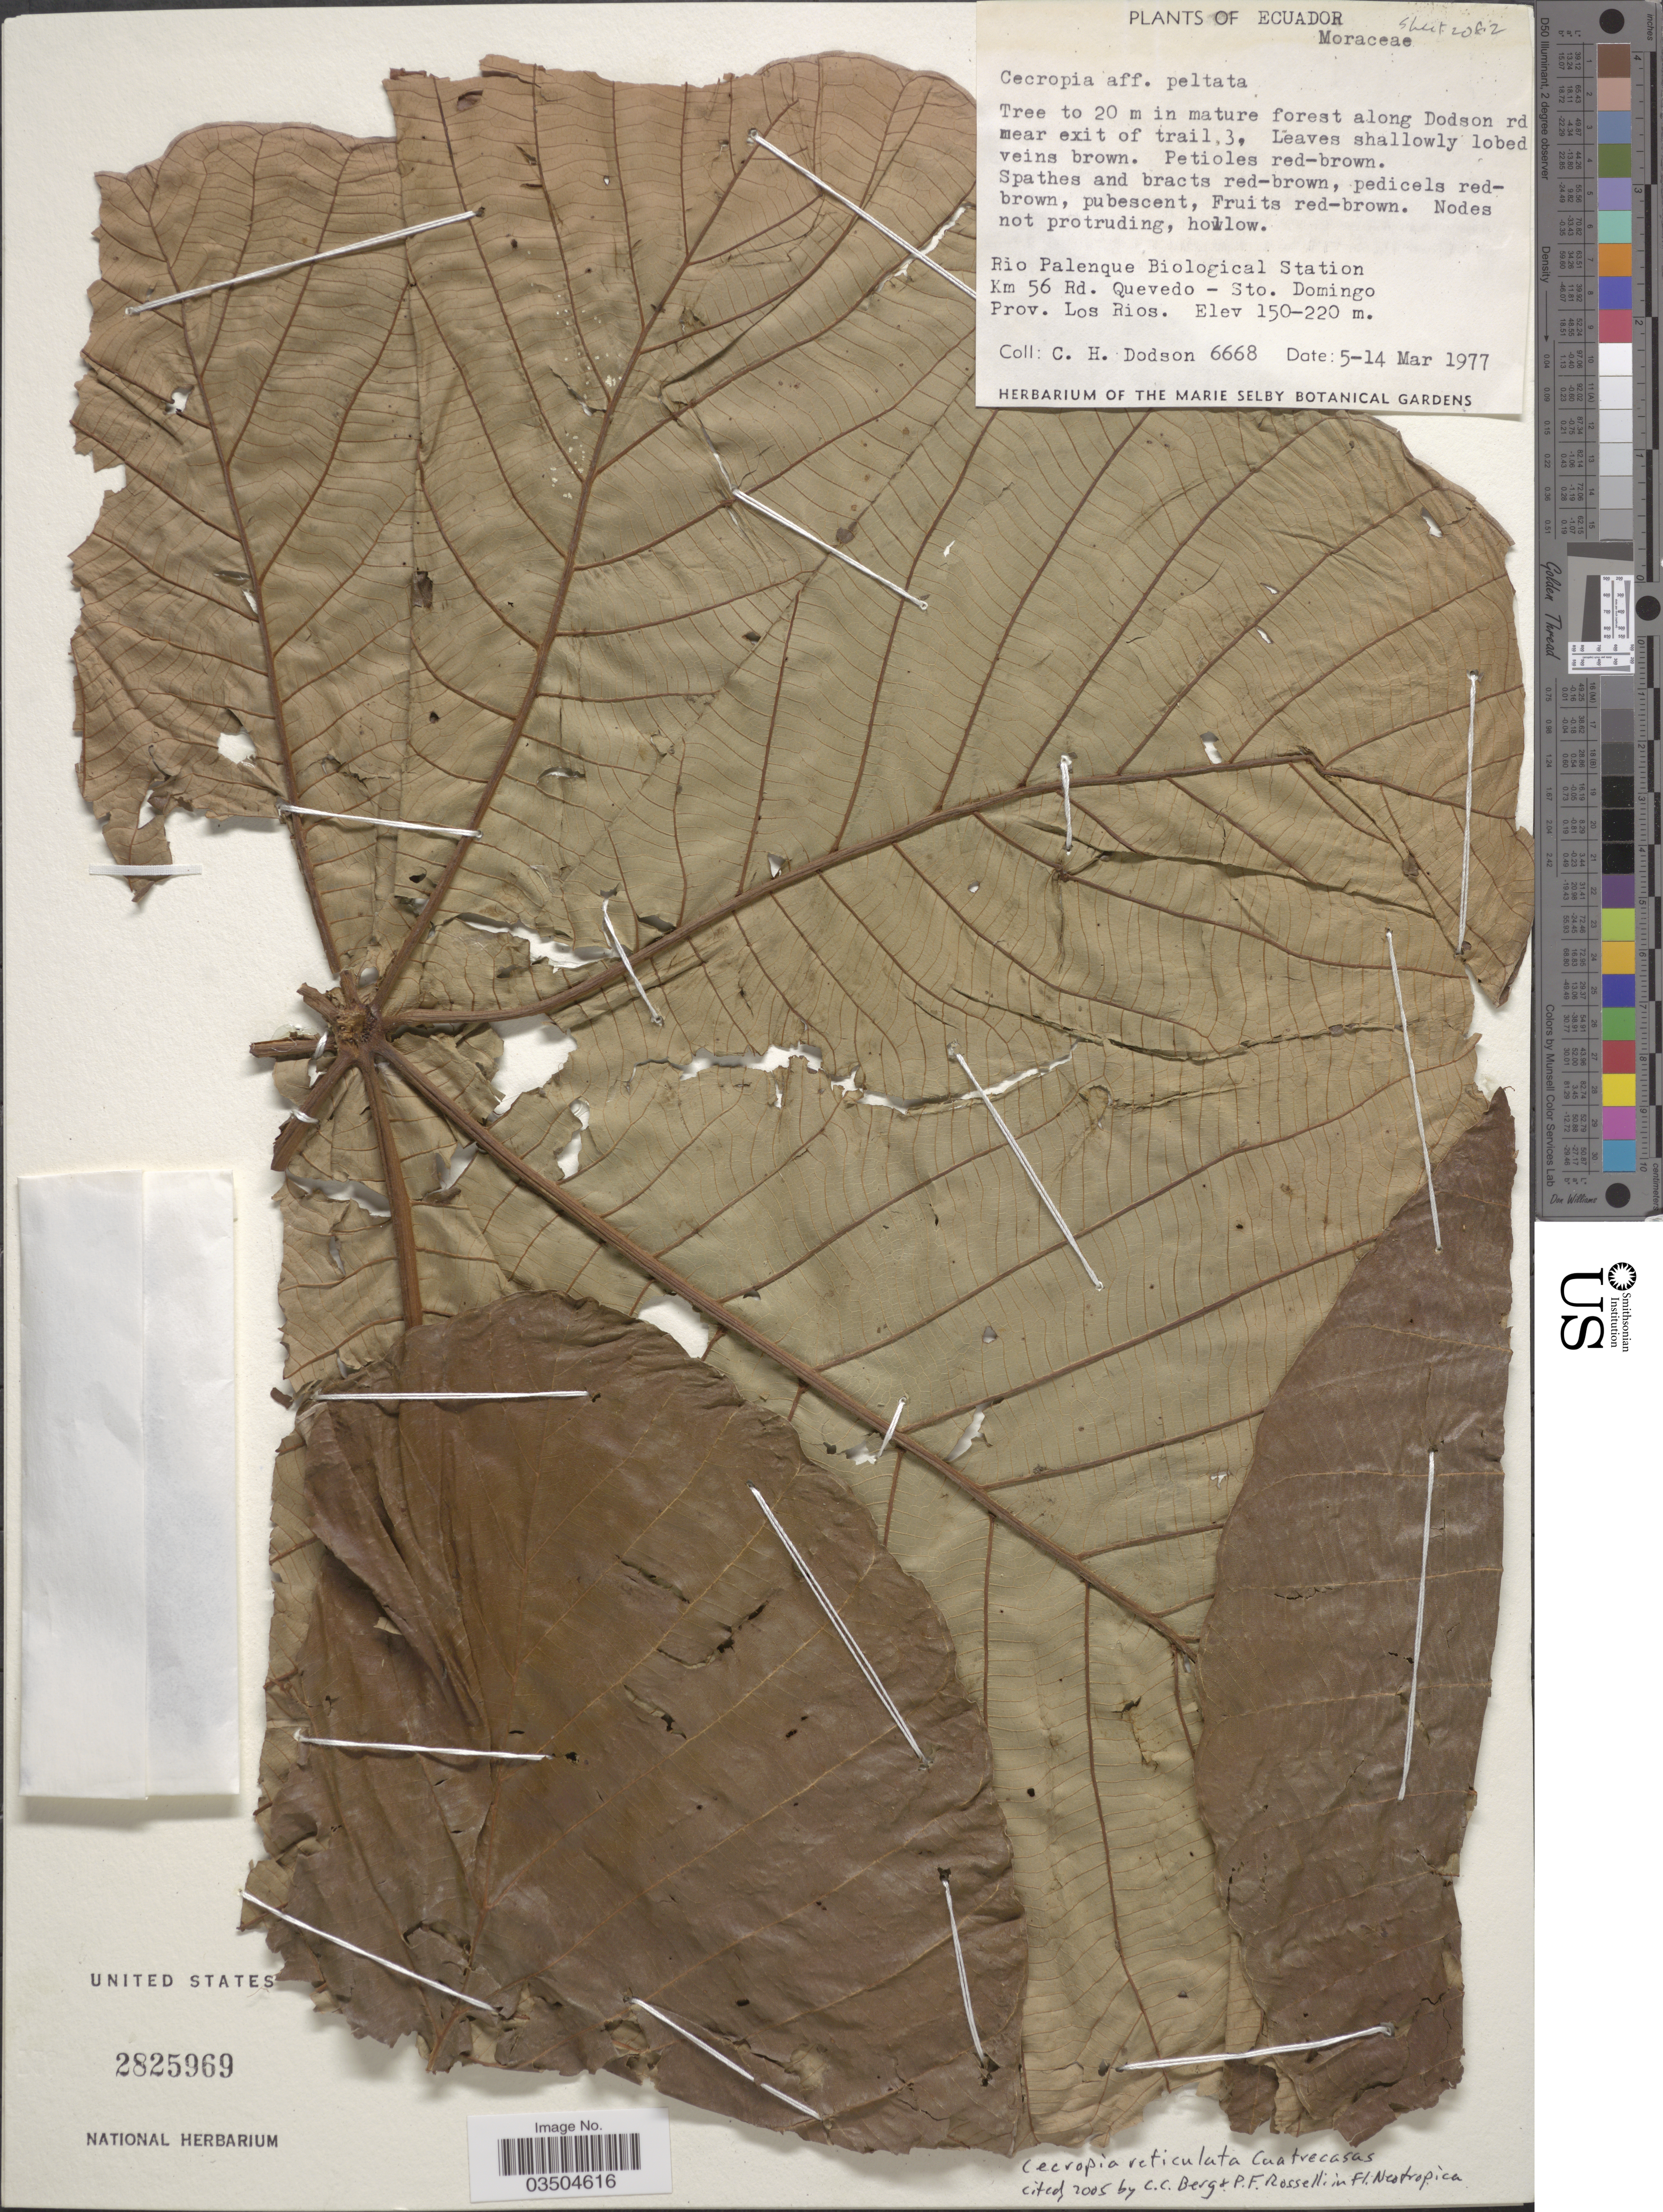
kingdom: Plantae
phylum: Tracheophyta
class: Magnoliopsida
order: Rosales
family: Urticaceae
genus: Cecropia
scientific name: Cecropia reticulata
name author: Cuatrec.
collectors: C. H. Dodson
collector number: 6668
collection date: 1977-03-05/1977-03-14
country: Ecuador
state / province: Los Ríos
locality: Rio Palenque Biological Station km. 56 Rd. Quevedo - Sto Domingo.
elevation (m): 150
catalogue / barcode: US 2825969